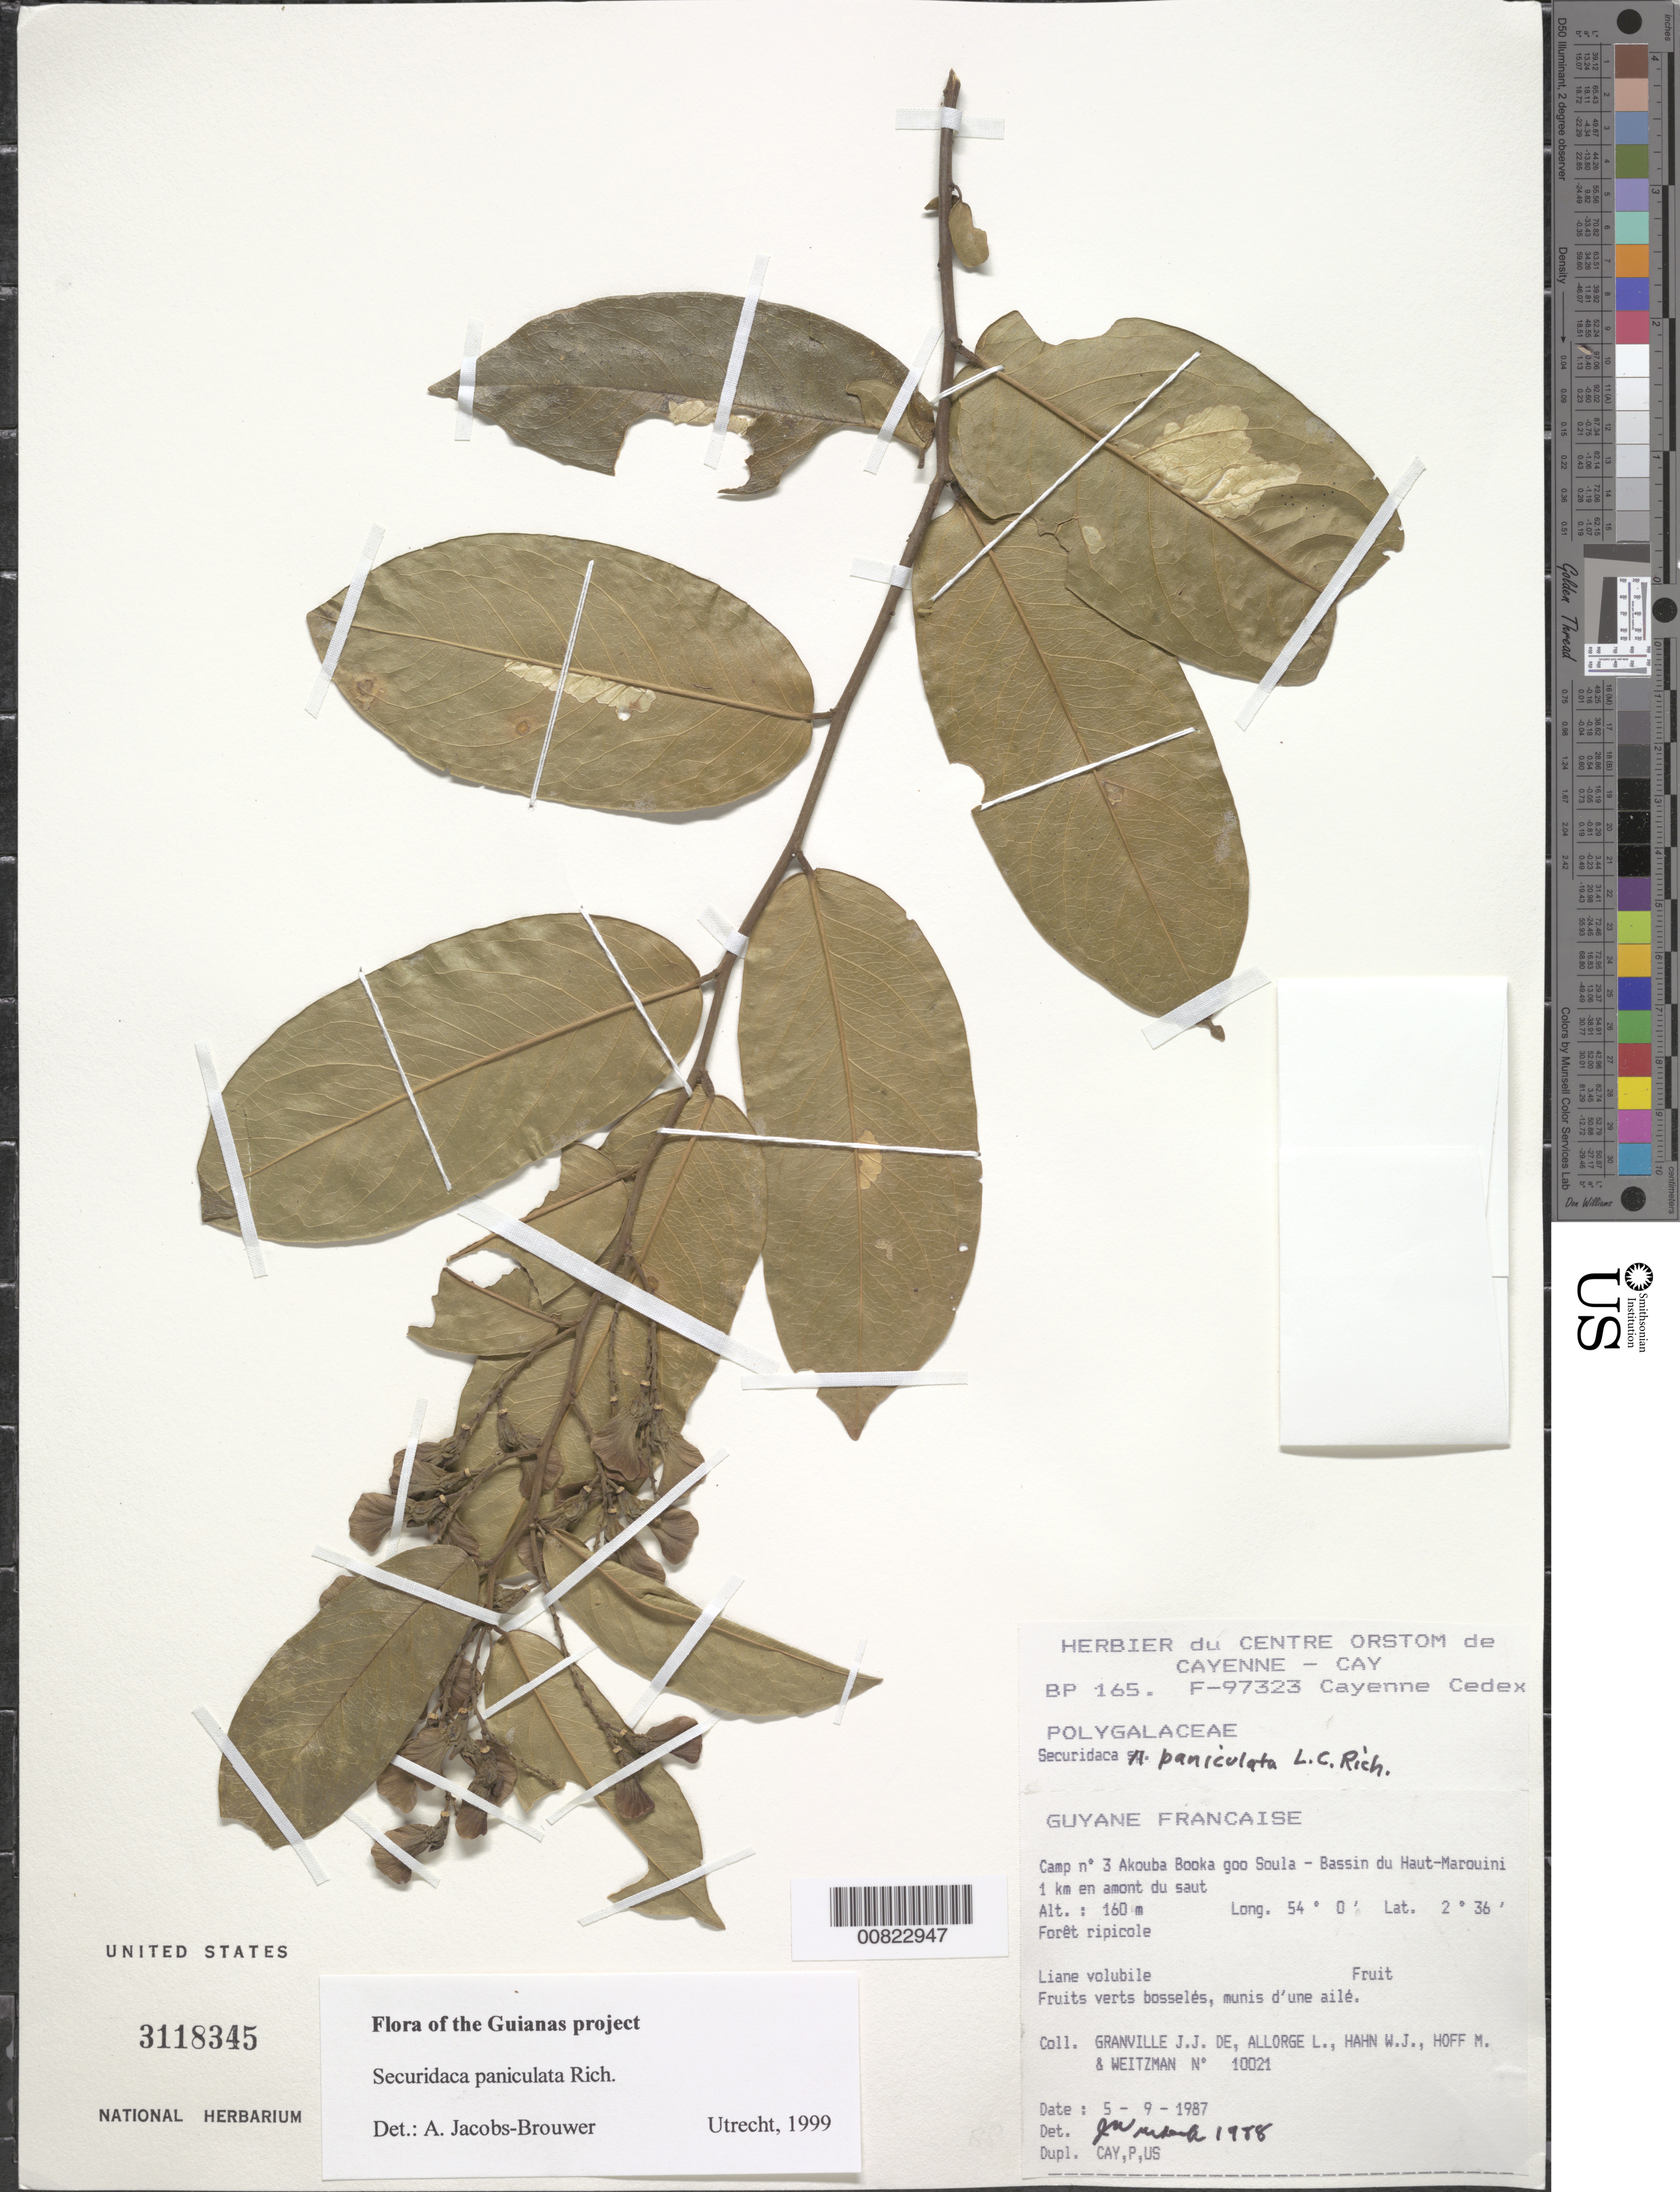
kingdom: Plantae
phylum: Tracheophyta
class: Magnoliopsida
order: Fabales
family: Polygalaceae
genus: Securidaca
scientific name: Securidaca paniculata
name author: Rich.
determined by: Jacobs-Brouwer, A.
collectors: J.-J. de Granville, L. Allorge, W. J. Hahn, M. Hoff & A. L. Weitzman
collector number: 10021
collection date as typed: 5-Sep-87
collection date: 1987-09-05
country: French Guiana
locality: Akouba Booka goo Soula, Camp #3, Bassin du Haut Marouini. 1 km en amont du saut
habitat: Riparian forest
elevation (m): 160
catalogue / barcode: US 3118345